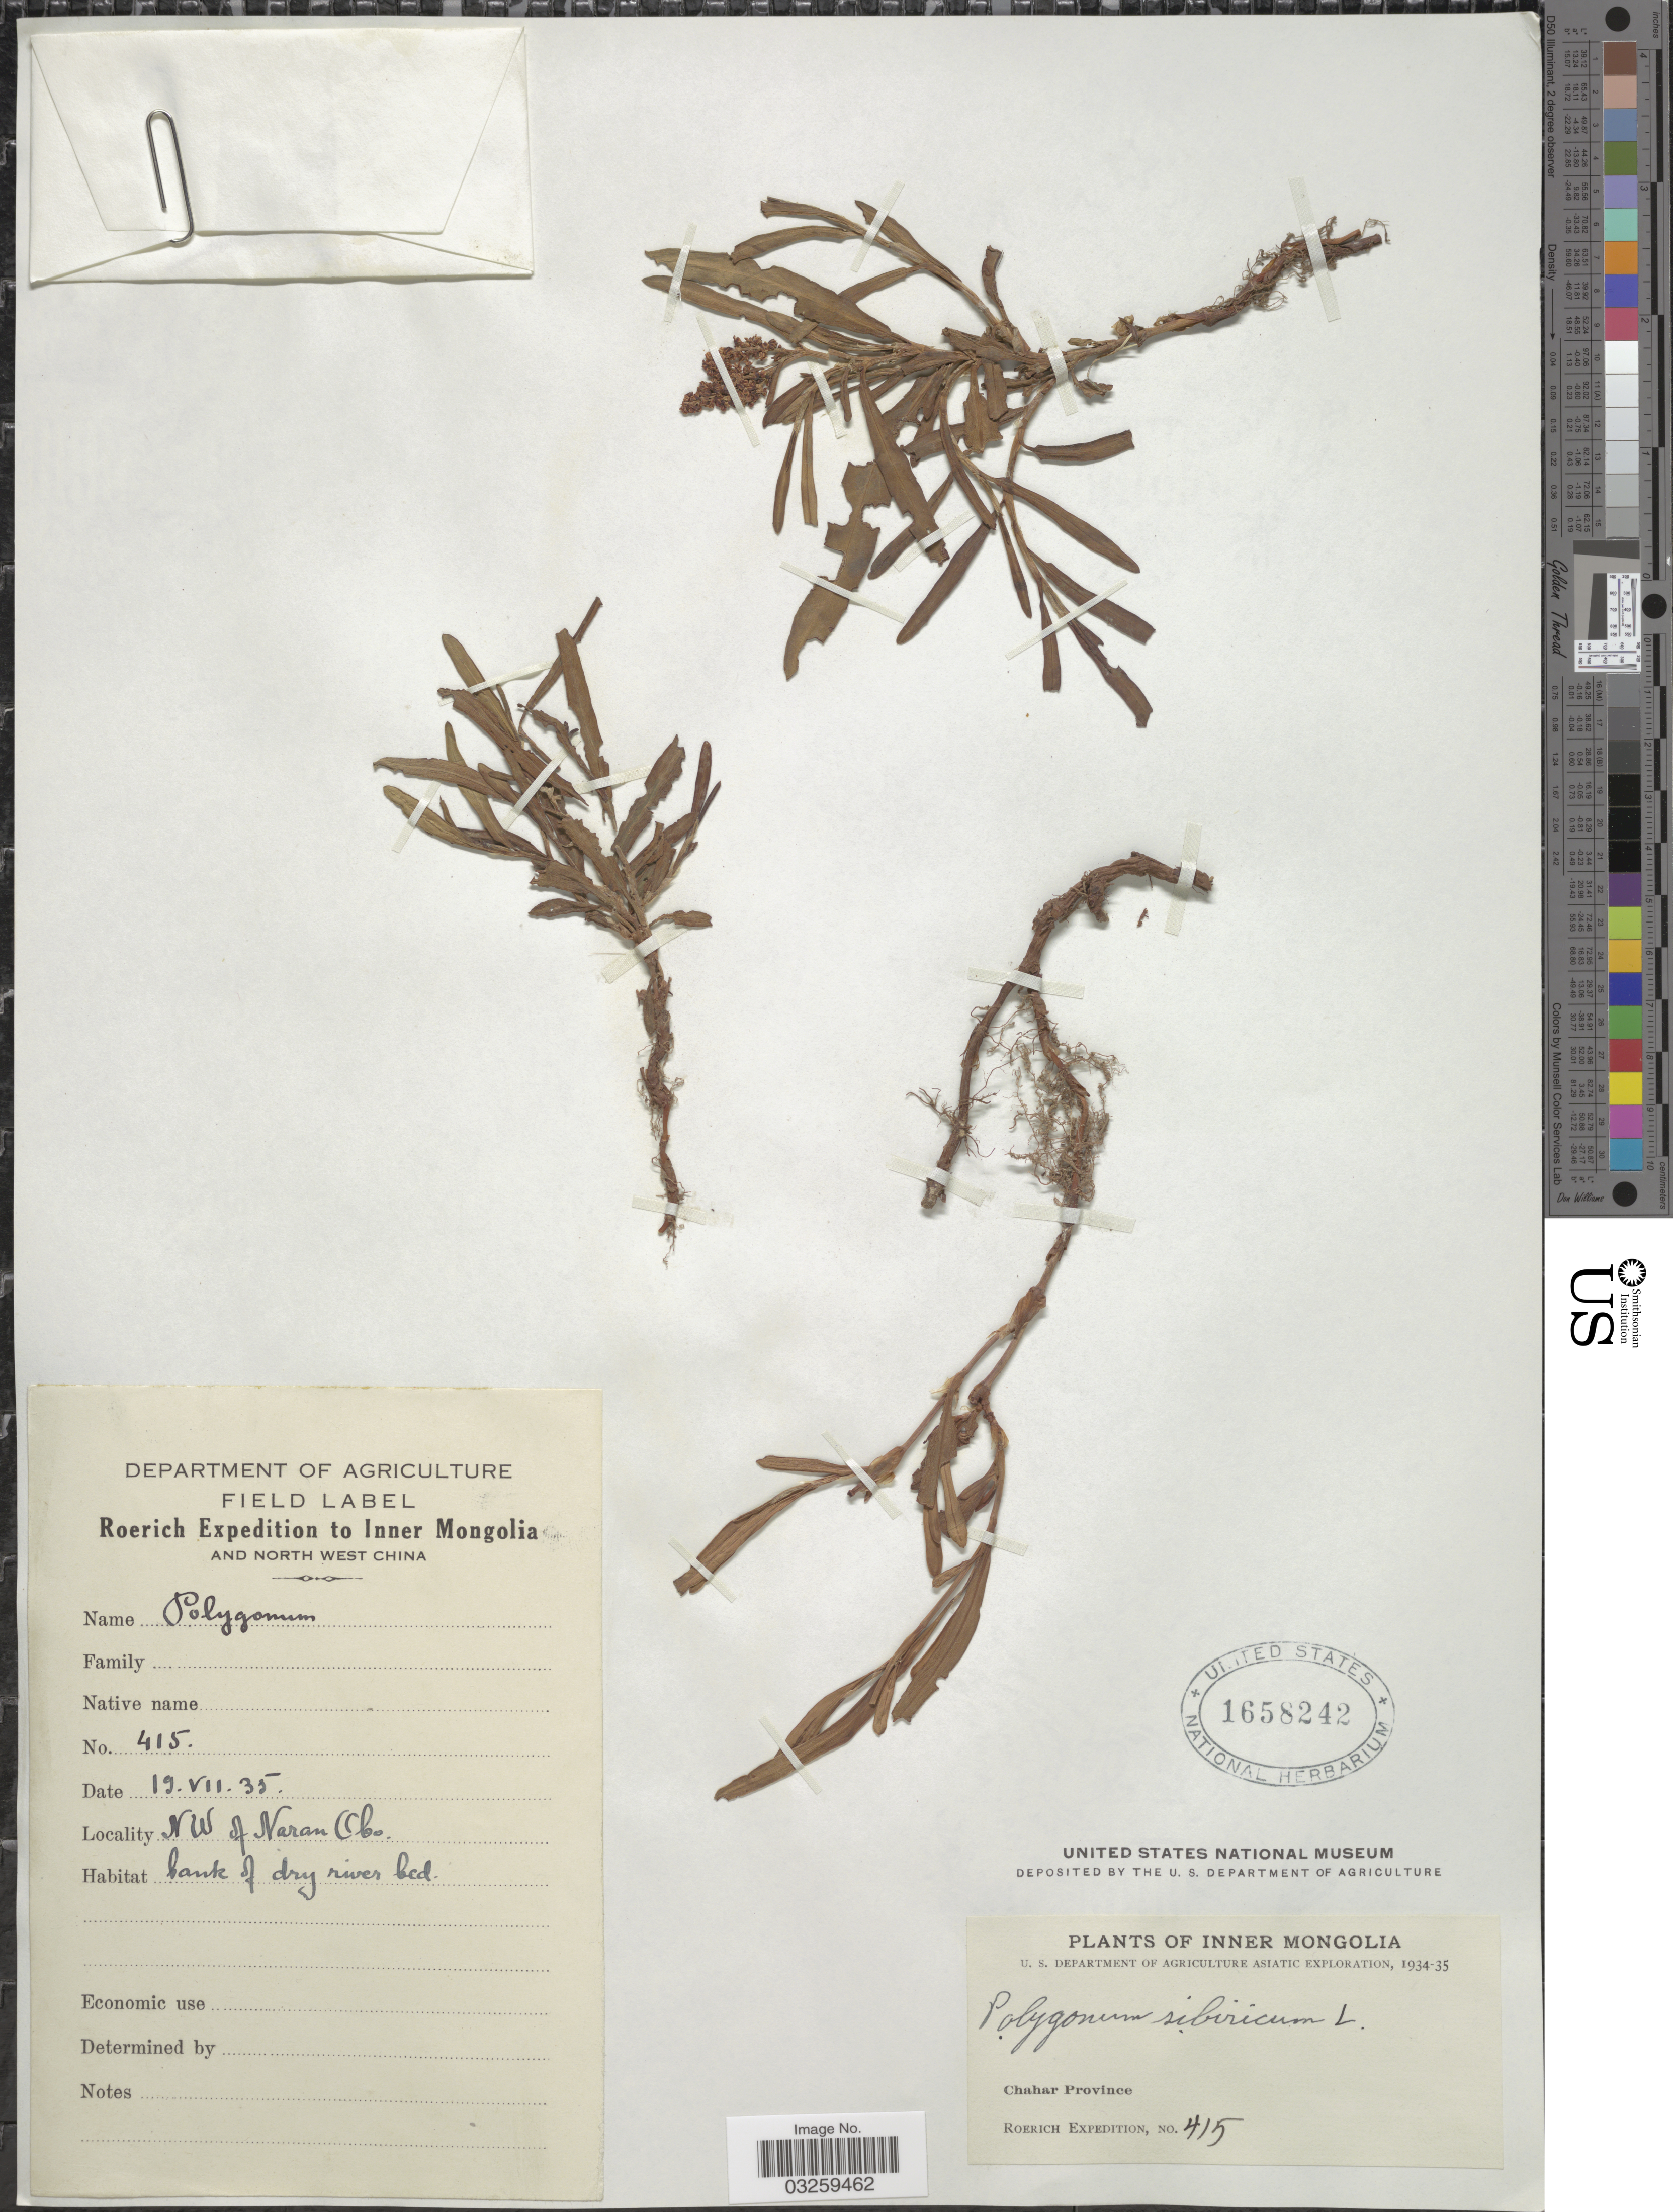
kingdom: Plantae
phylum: Tracheophyta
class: Magnoliopsida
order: Caryophyllales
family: Polygonaceae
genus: Knorringia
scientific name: Knorringia sibirica subsp. sibirica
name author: (Laxm.) Tzvelev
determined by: Strong, Mark T., (BOT), Smithsonian Institution - National Museum of Natural History (UNITED STATES)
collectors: Roerich Expedition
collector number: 415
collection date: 1935-07-19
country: China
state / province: Nei Monggol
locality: Inner Mongolia, North West, Chahar Province, NW of Naran Obo.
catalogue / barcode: US 1658242